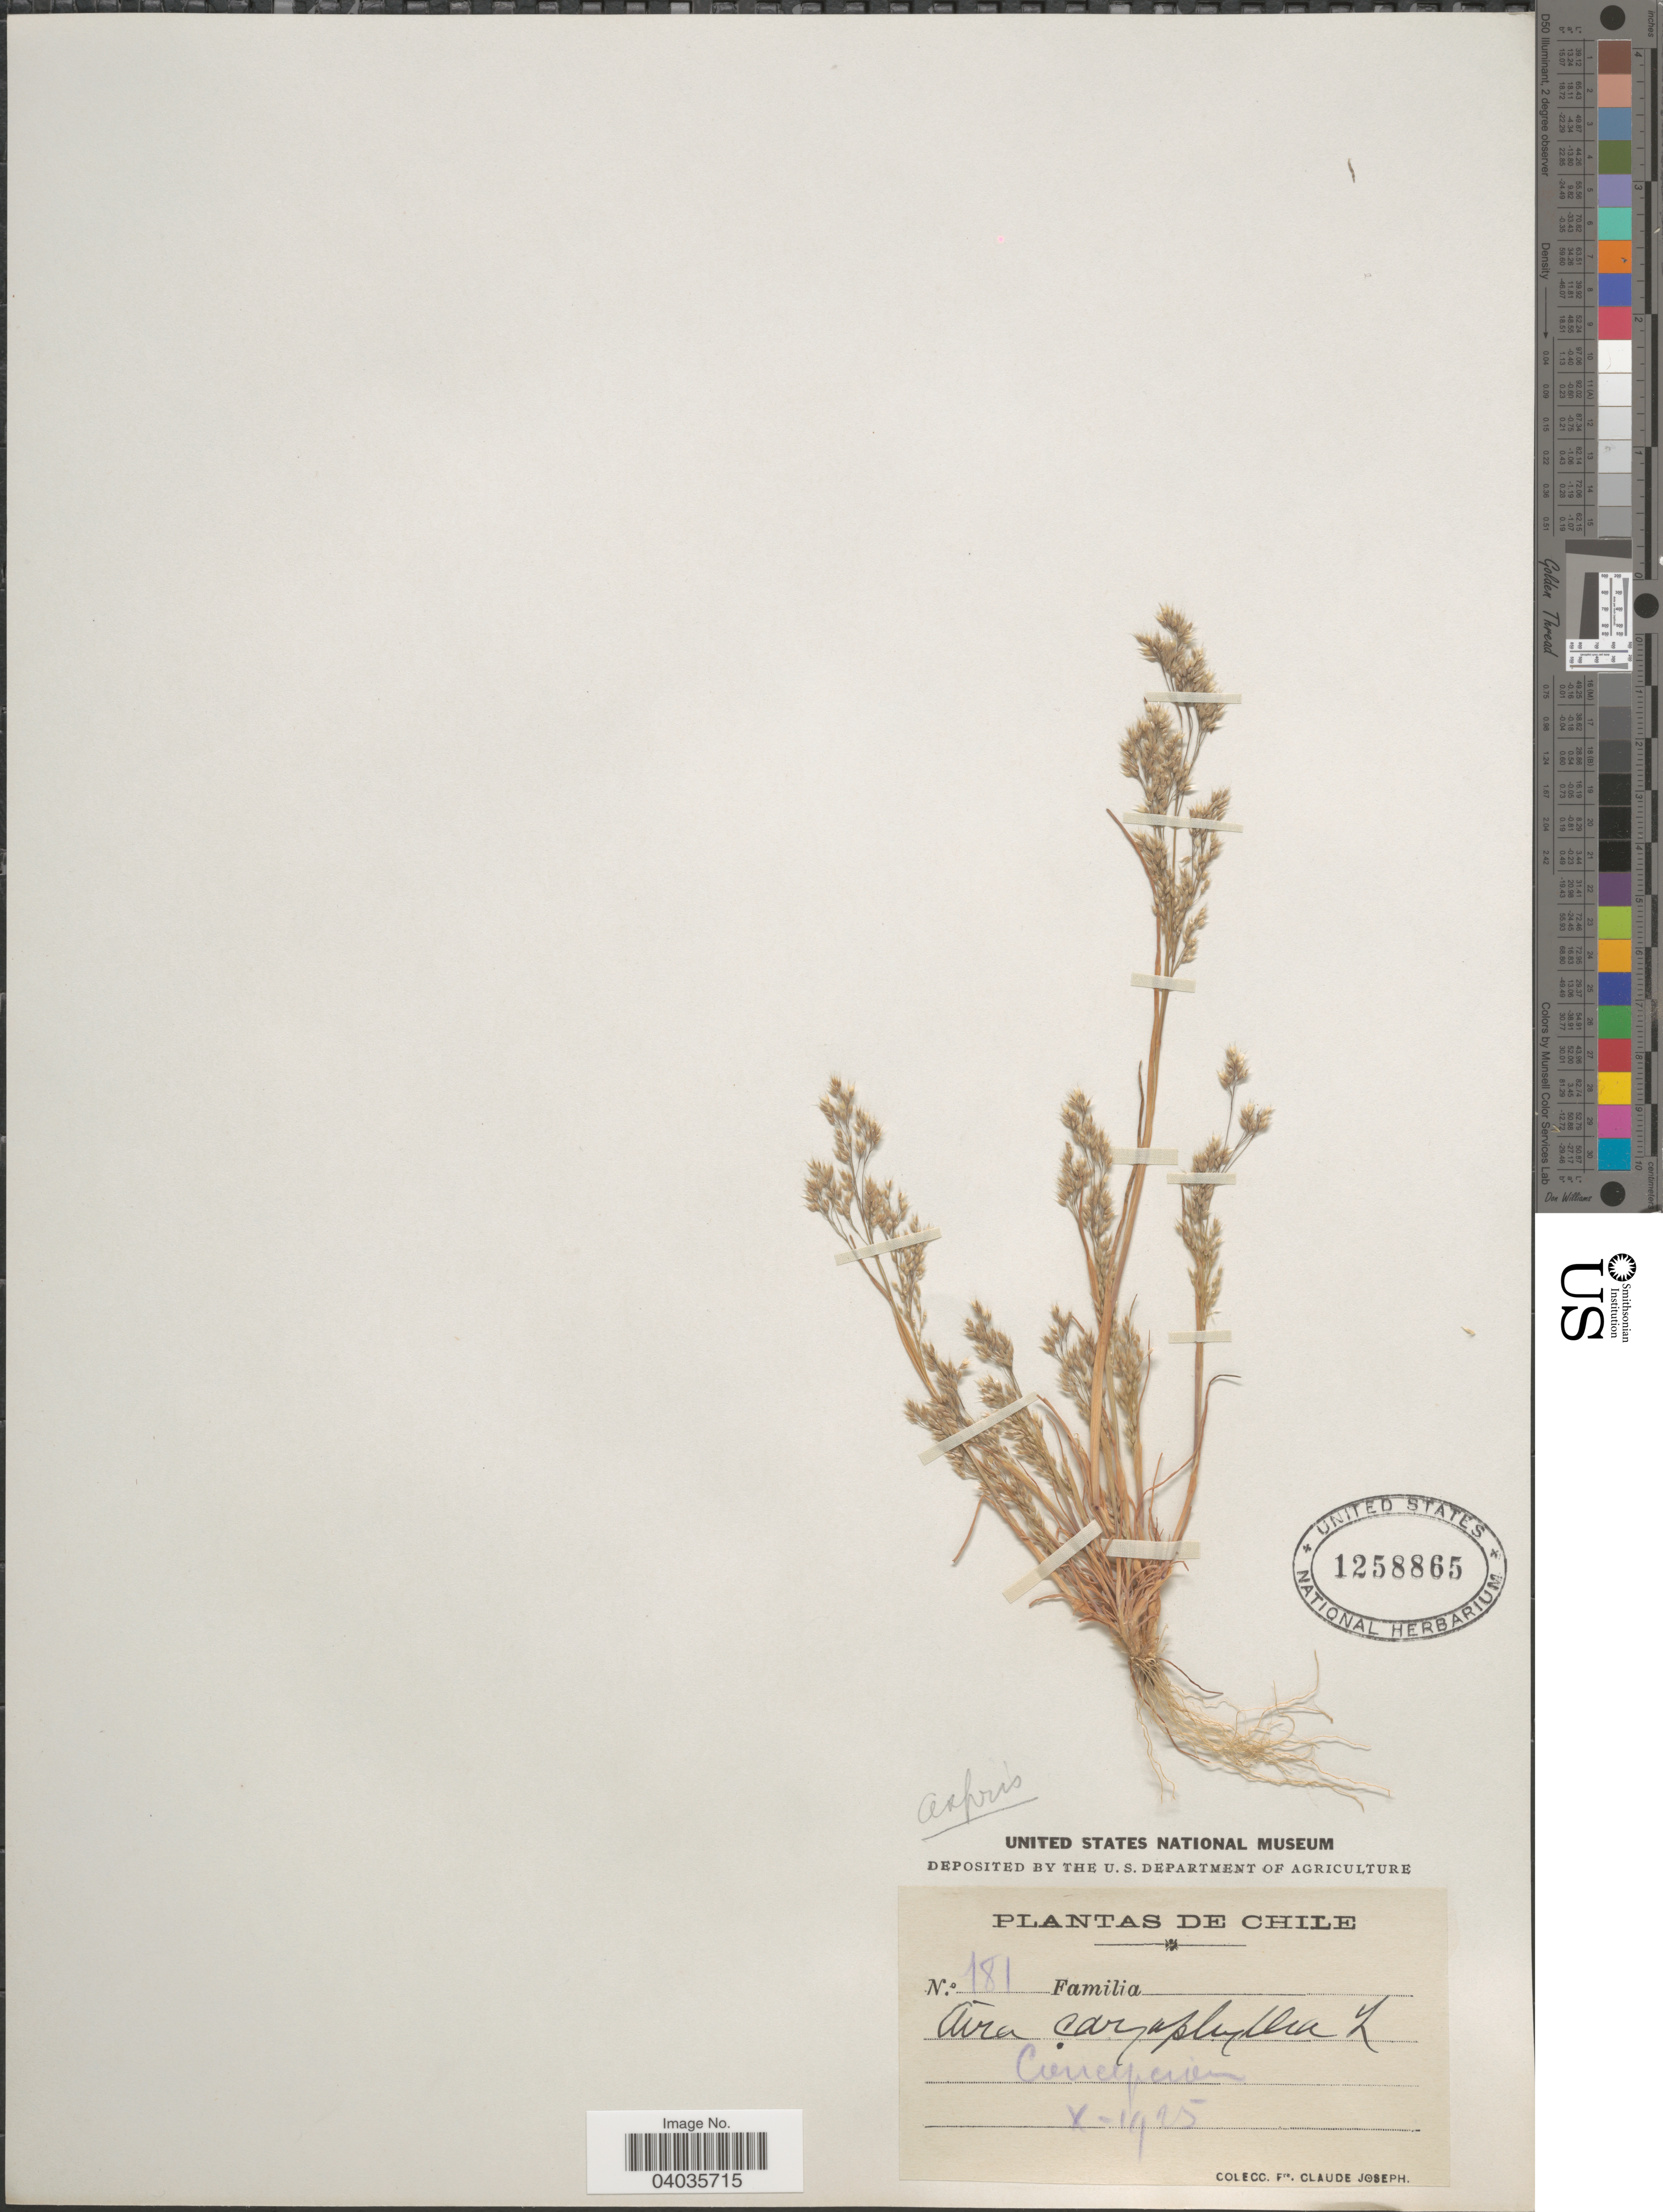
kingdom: Plantae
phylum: Tracheophyta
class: Liliopsida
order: Poales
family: Poaceae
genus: Aira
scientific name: Aira caryophyllea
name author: L.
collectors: Bro. Claude-Joseph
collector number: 181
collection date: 1925-10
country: Chile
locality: Concepción.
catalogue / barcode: US 1258865